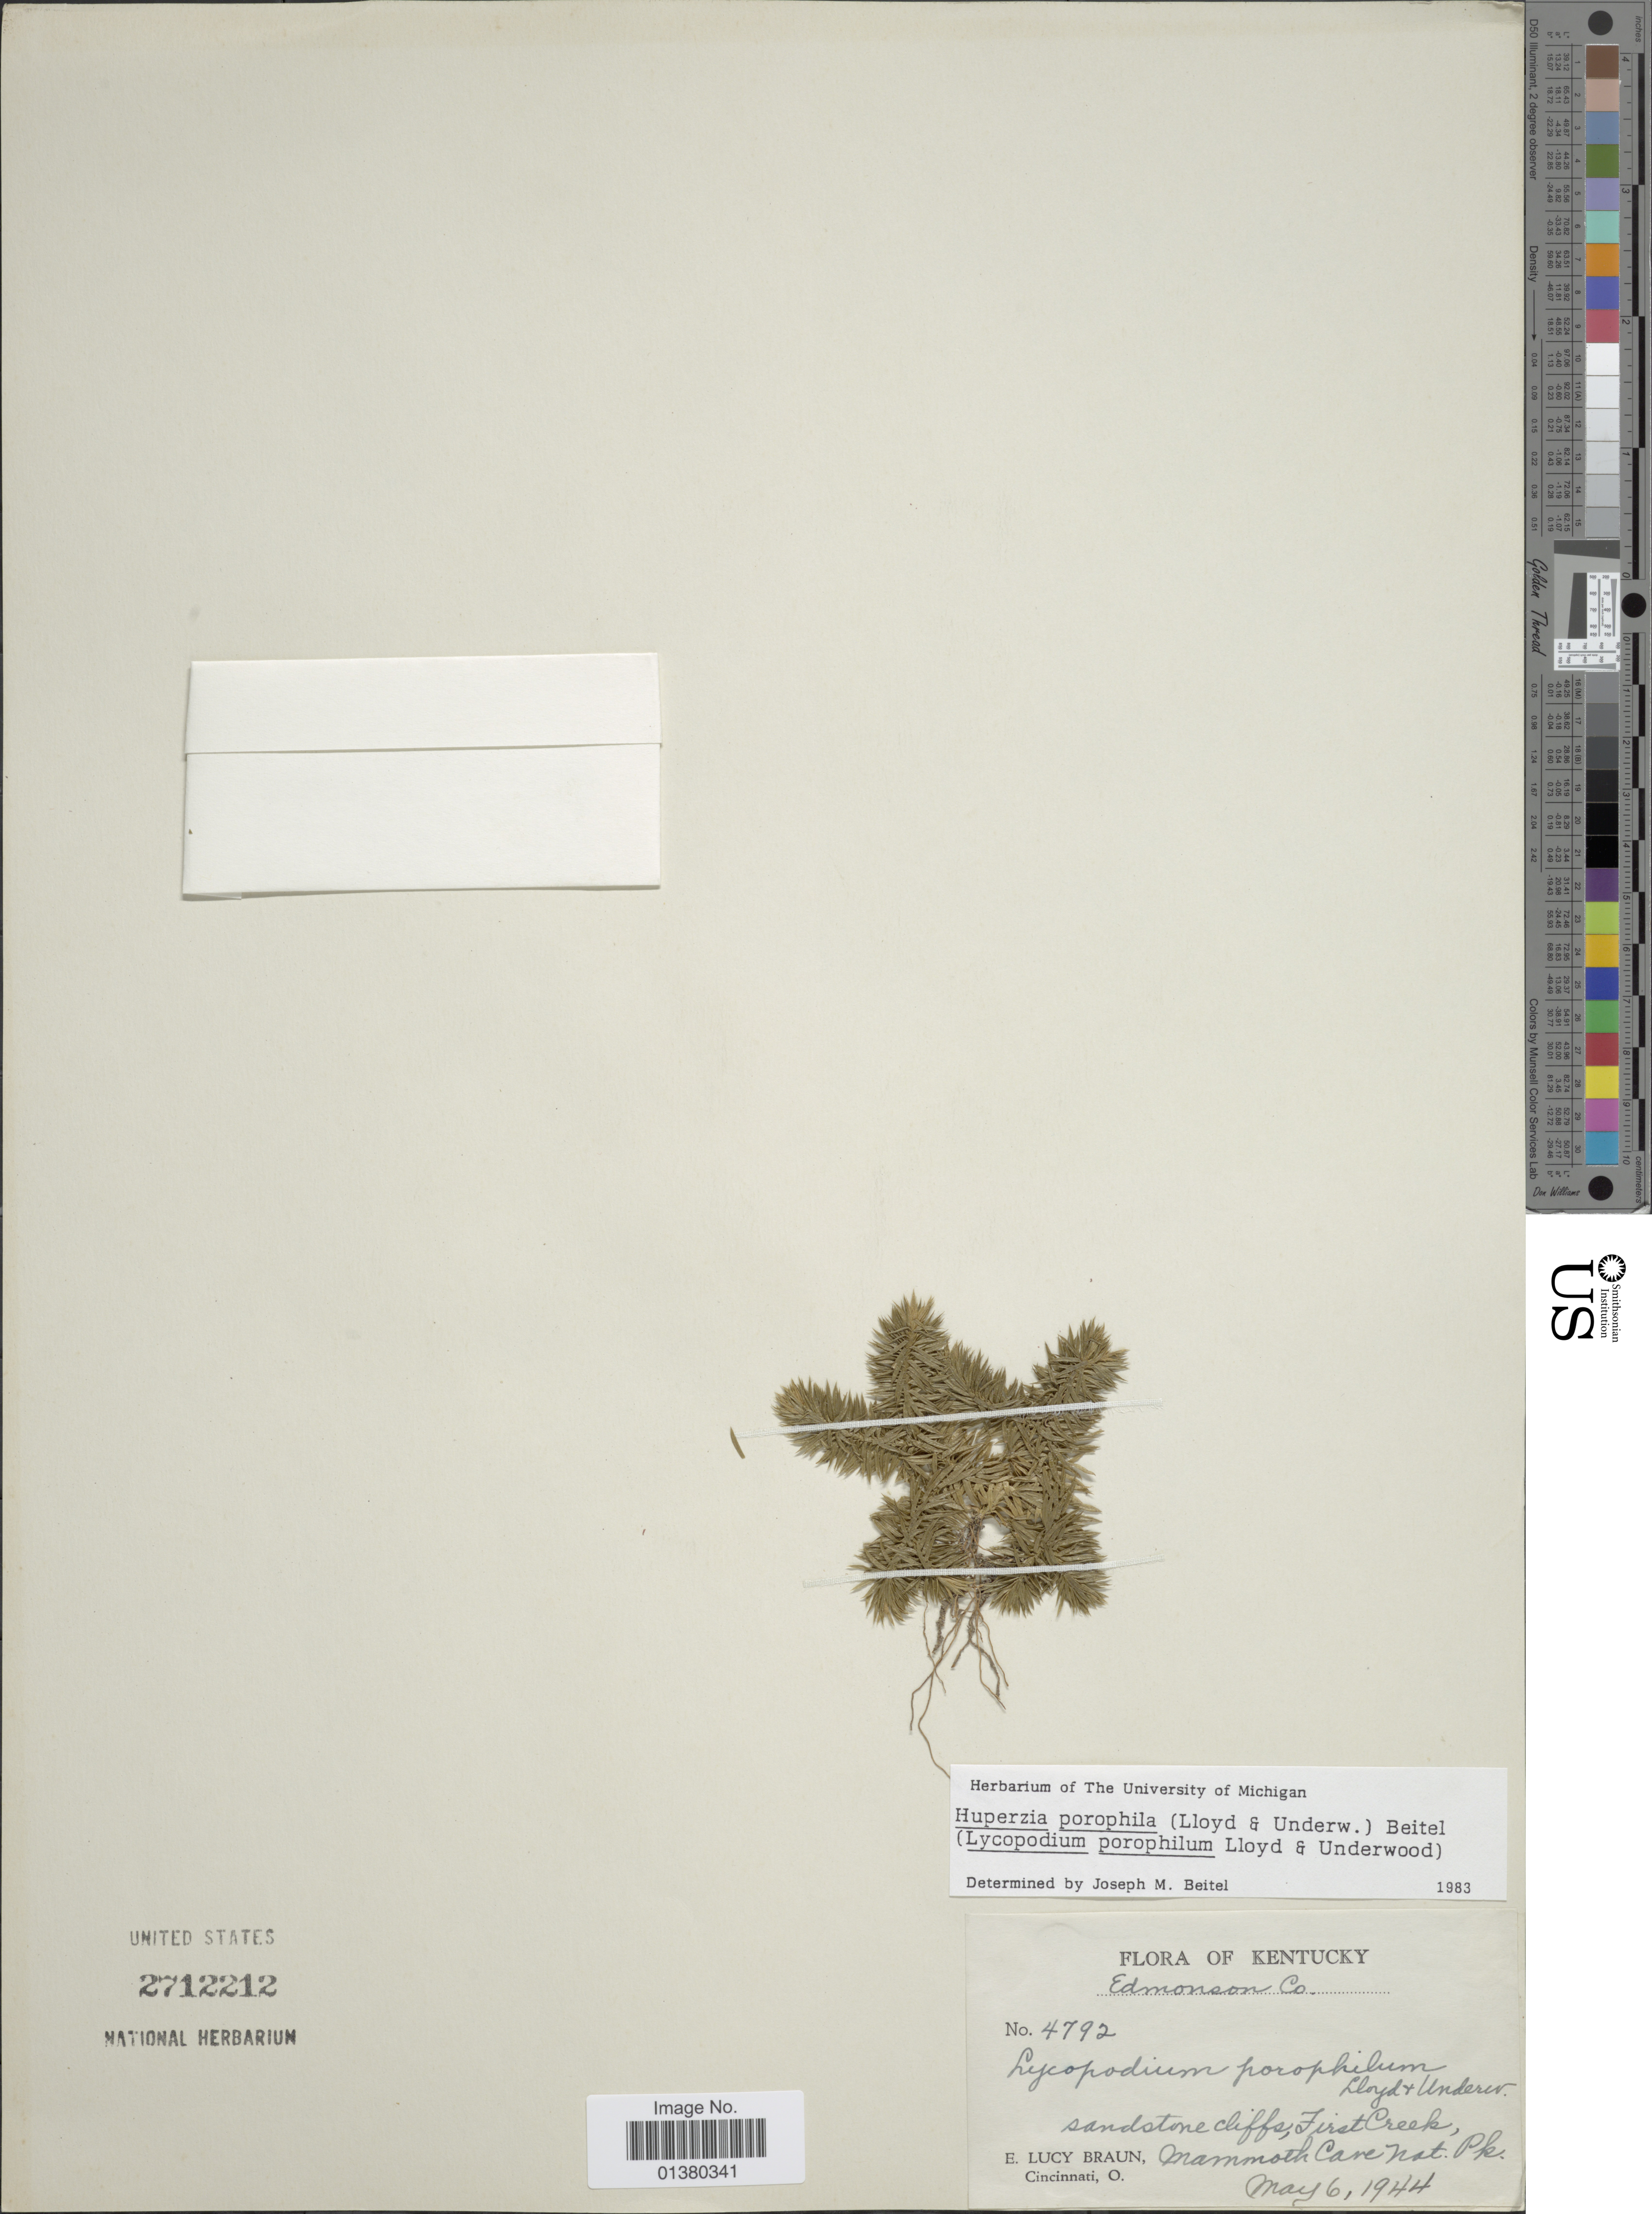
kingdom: Plantae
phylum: Tracheophyta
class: Lycopodiopsida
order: Lycopodiales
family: Lycopodiaceae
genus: Huperzia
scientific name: Huperzia porophila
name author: (F.E. Lloyd & Underw.) Holub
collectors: E. L. Braun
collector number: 4792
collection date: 1944-05-06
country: United States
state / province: Kentucky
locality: Sandstone cliffs, First Creek, Mammoth Cave Nat Pk, Edmonson Co.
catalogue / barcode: US 2712212